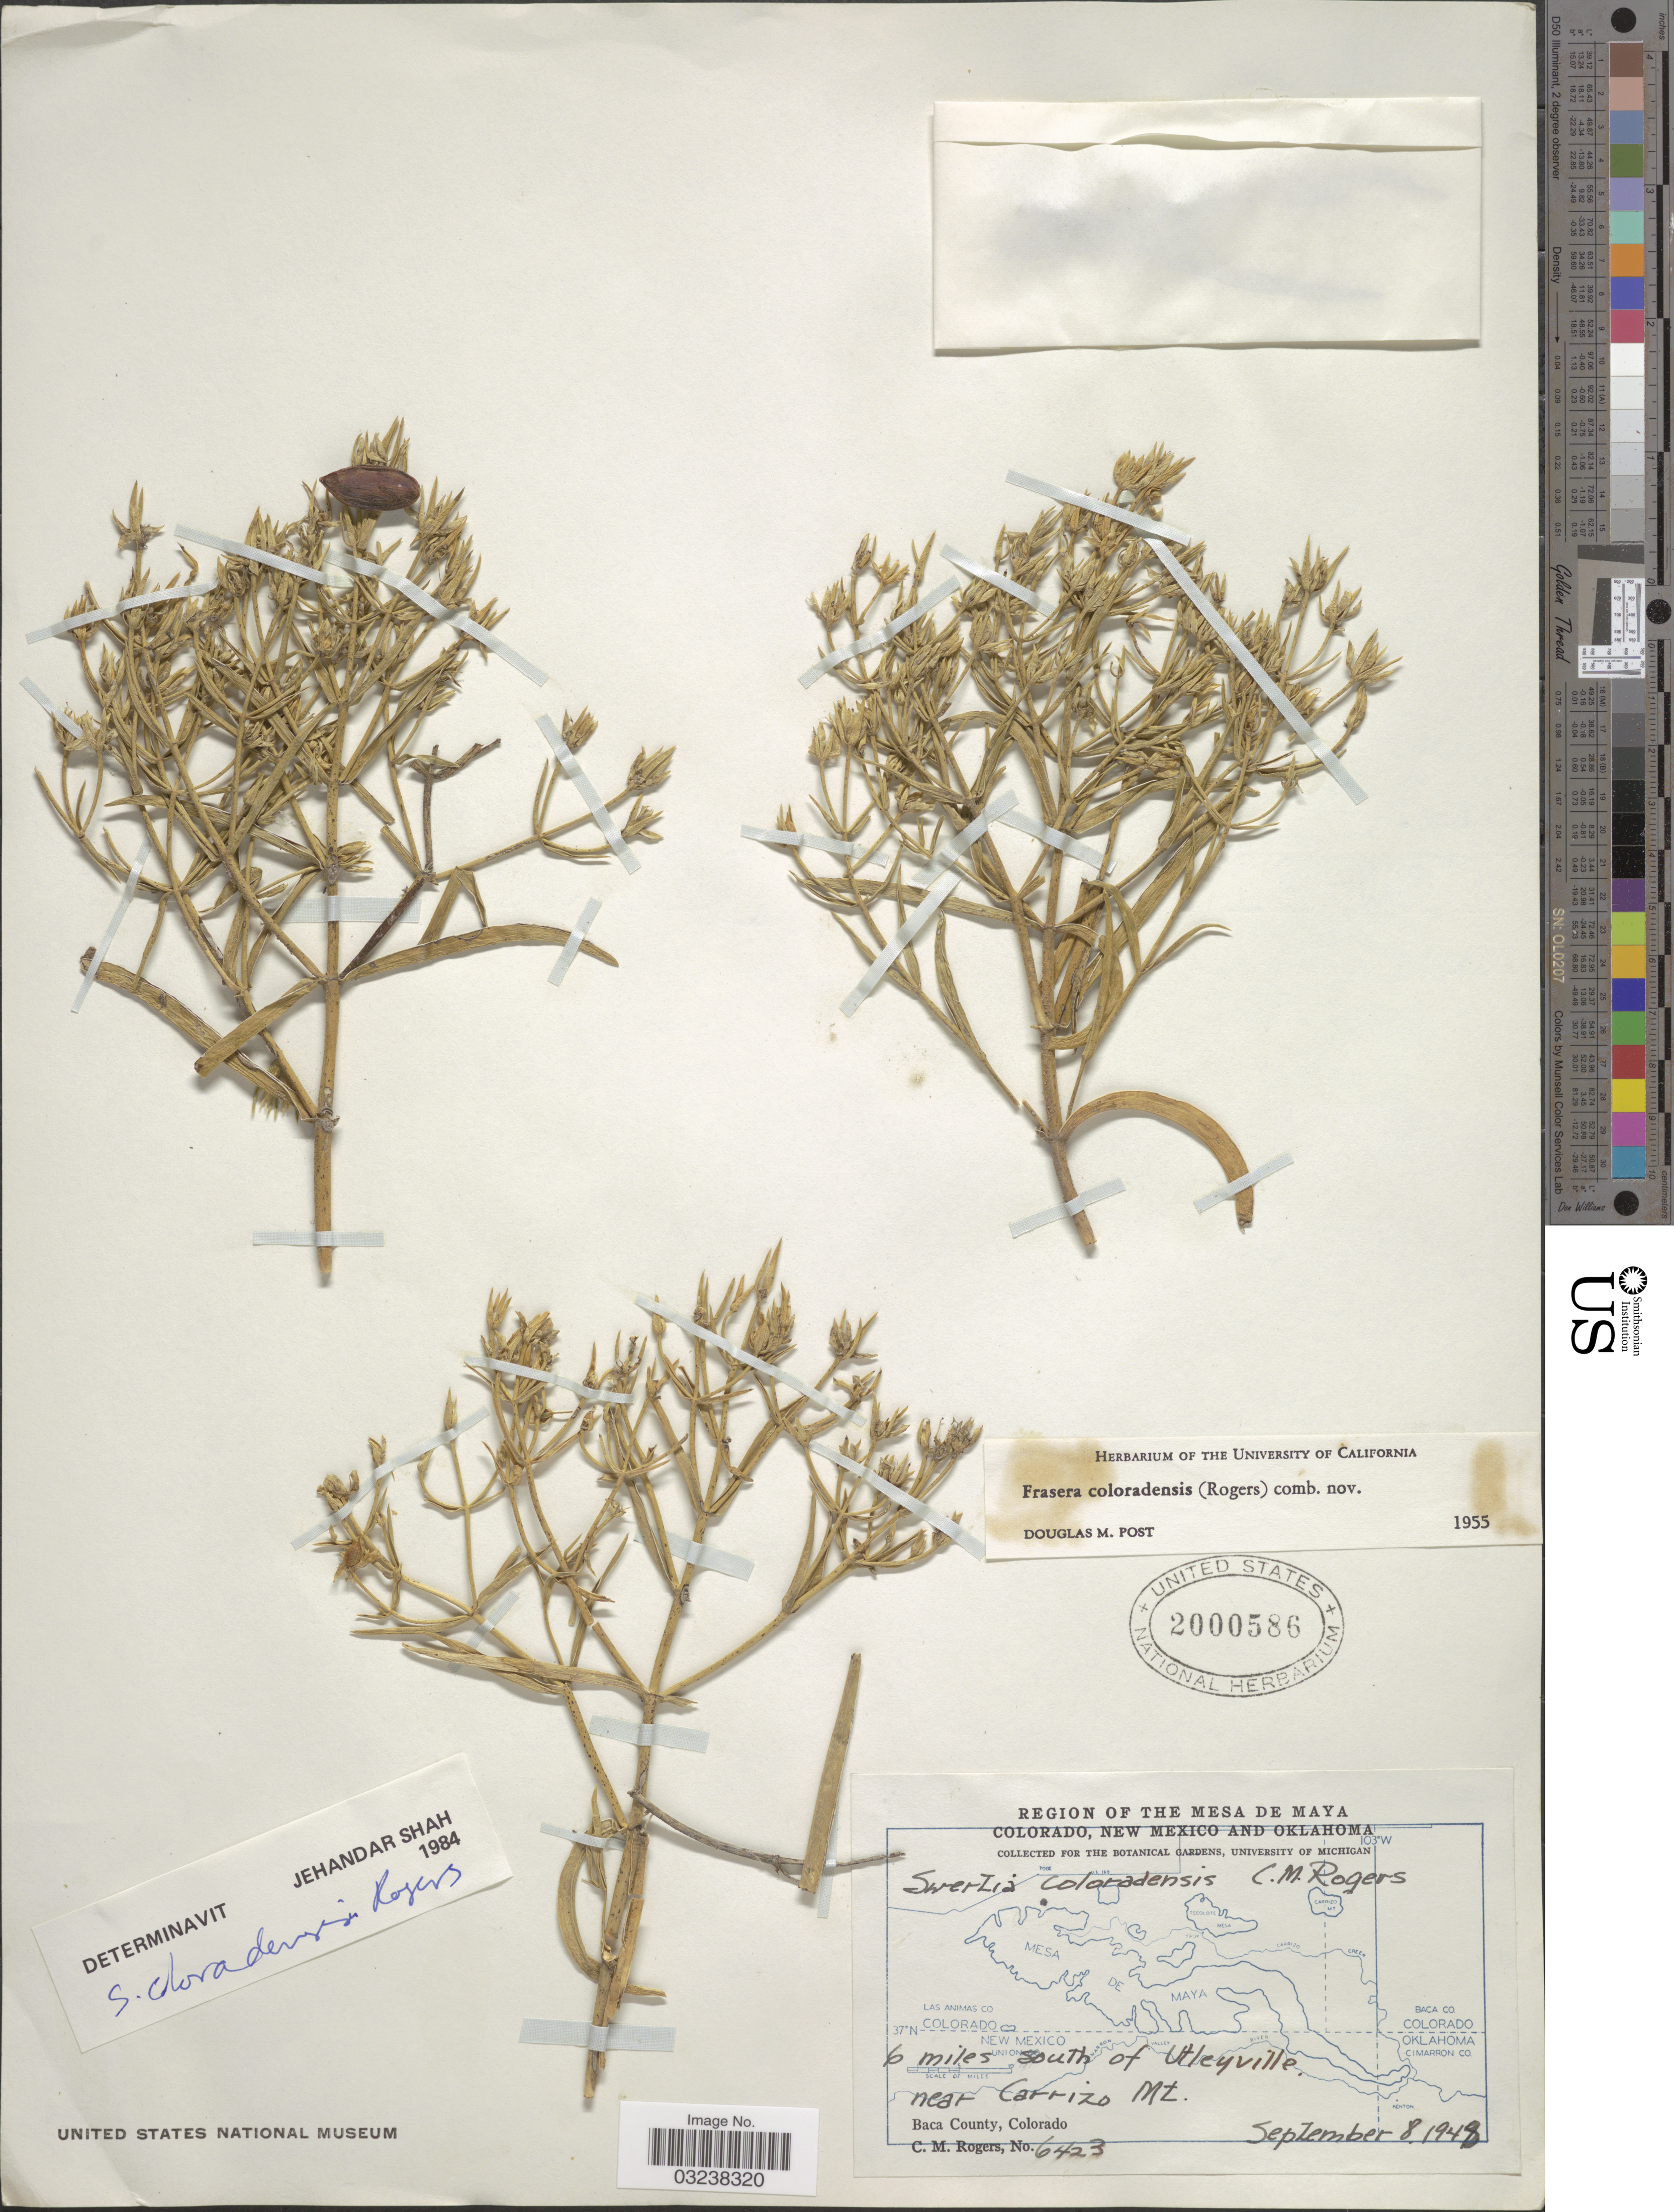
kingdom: Plantae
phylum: Tracheophyta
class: Magnoliopsida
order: Gentianales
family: Gentianaceae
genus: Swertia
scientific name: Swertia coloradensis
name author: C.M. Rogers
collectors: C. M. Rogers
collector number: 6423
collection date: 1948-09-08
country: United States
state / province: Colorado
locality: The Mesa of de Maya. 6 miles south of Utleyville, near Carrizo Mt. Baca County.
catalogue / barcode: US 2000586